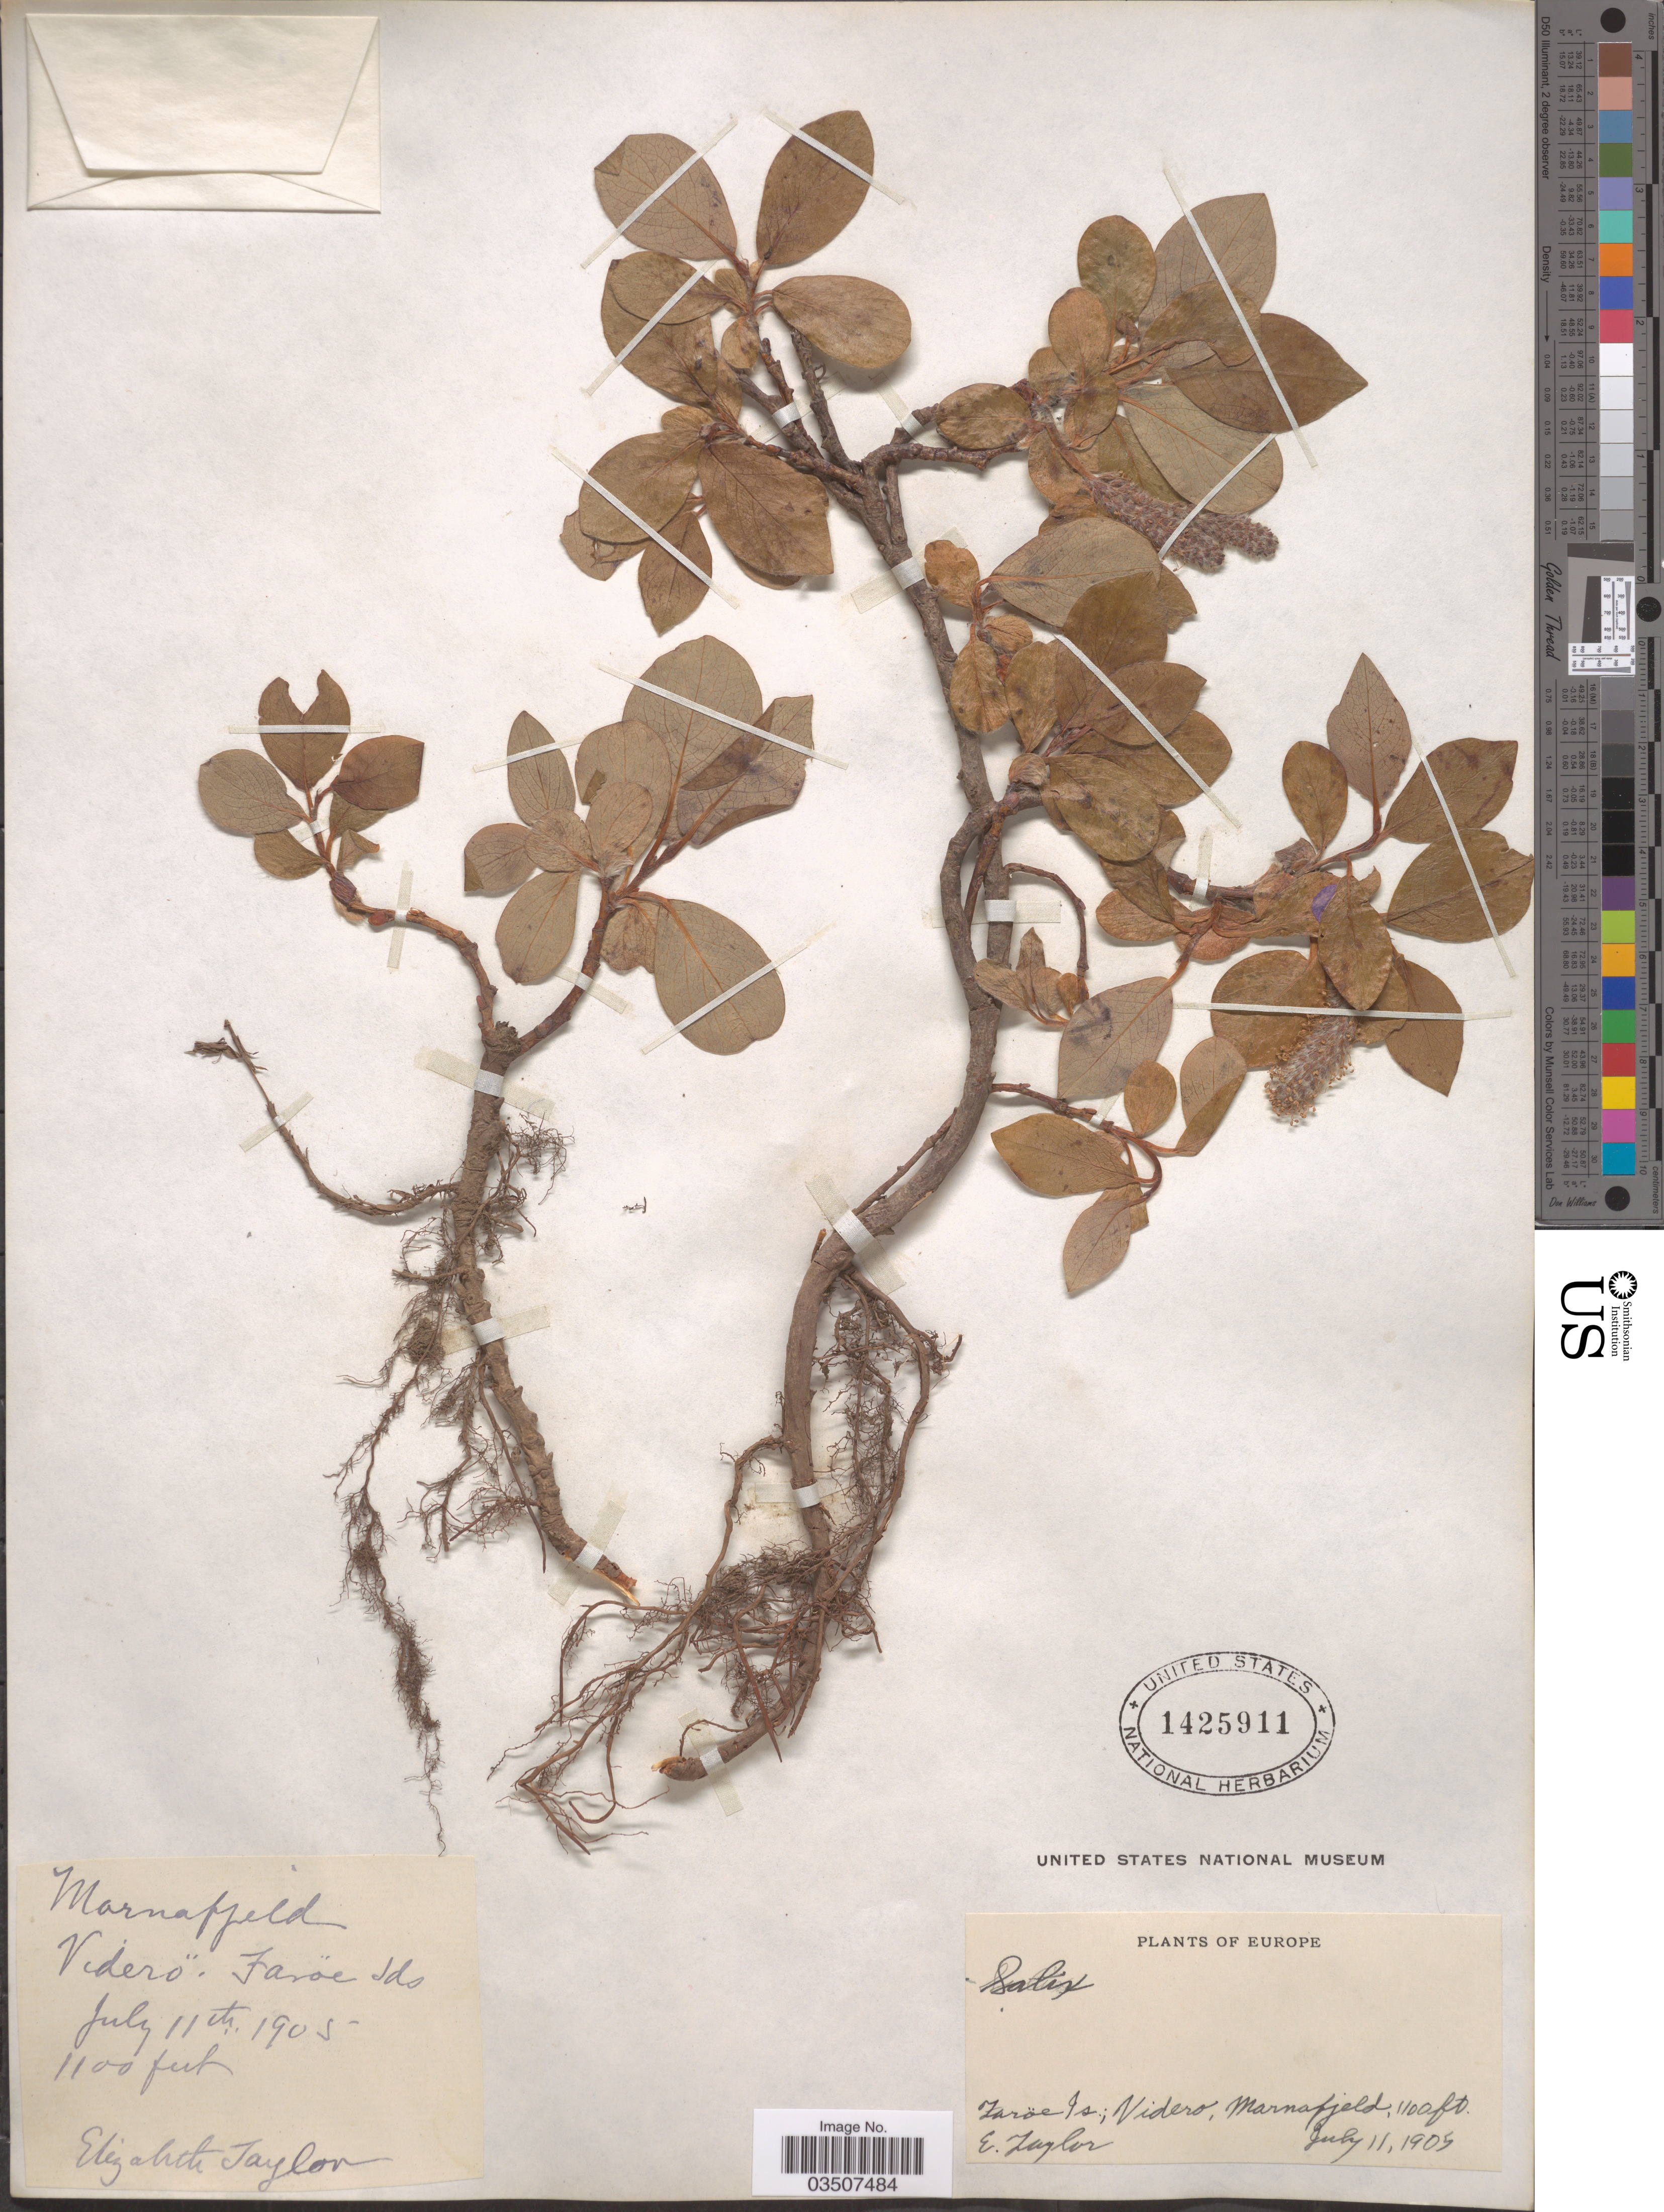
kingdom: Plantae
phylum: Tracheophyta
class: Magnoliopsida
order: Malpighiales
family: Salicaceae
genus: Salix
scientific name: Salix cordata x S. sericea Marshall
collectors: E. L. Taylor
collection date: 1905-07-11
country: Faroe Islands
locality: Europe. Marnafjeld. Videro, Faröe Ids.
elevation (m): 335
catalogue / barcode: US 1425911